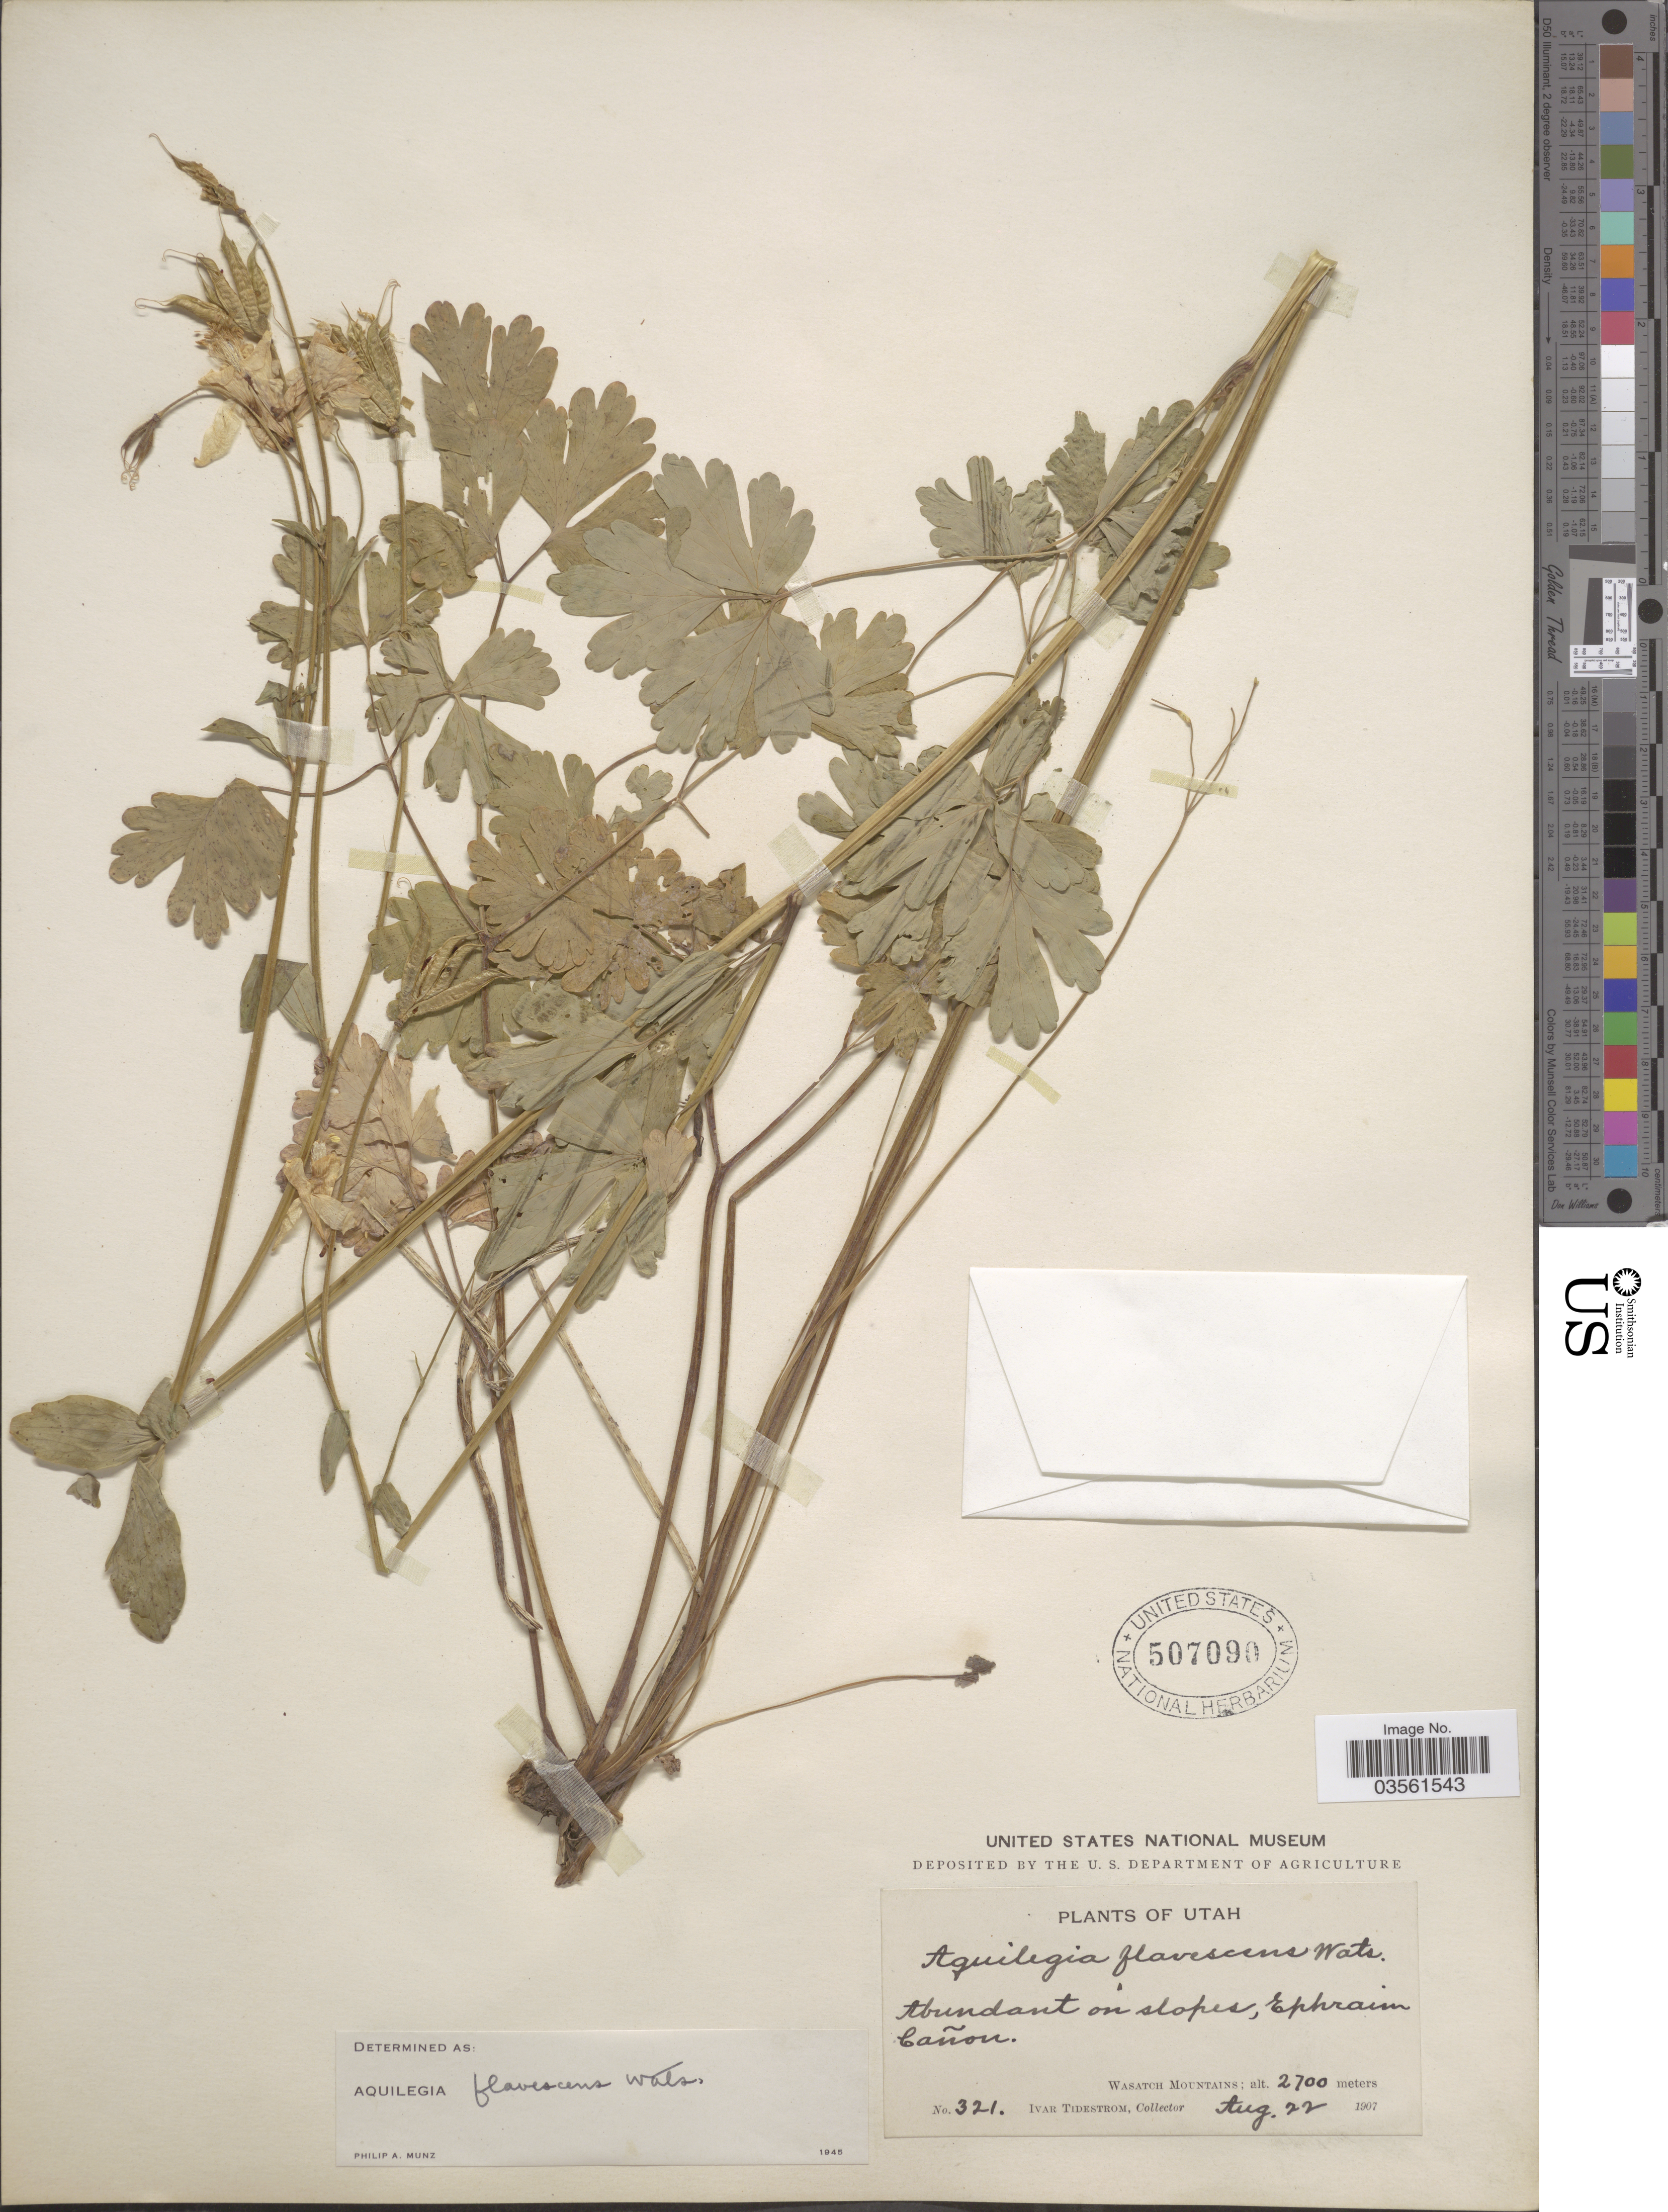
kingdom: Plantae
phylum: Tracheophyta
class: Magnoliopsida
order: Ranunculales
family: Ranunculaceae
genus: Aquilegia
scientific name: Aquilegia flavescens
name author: S. Watson in C. King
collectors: I. F. Tidestrom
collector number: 321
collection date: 1907-08-22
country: United States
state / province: Utah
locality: Abundant on slopes, Ephraim Cañon. Wasatch Mountains.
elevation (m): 2700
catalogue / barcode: US 507090